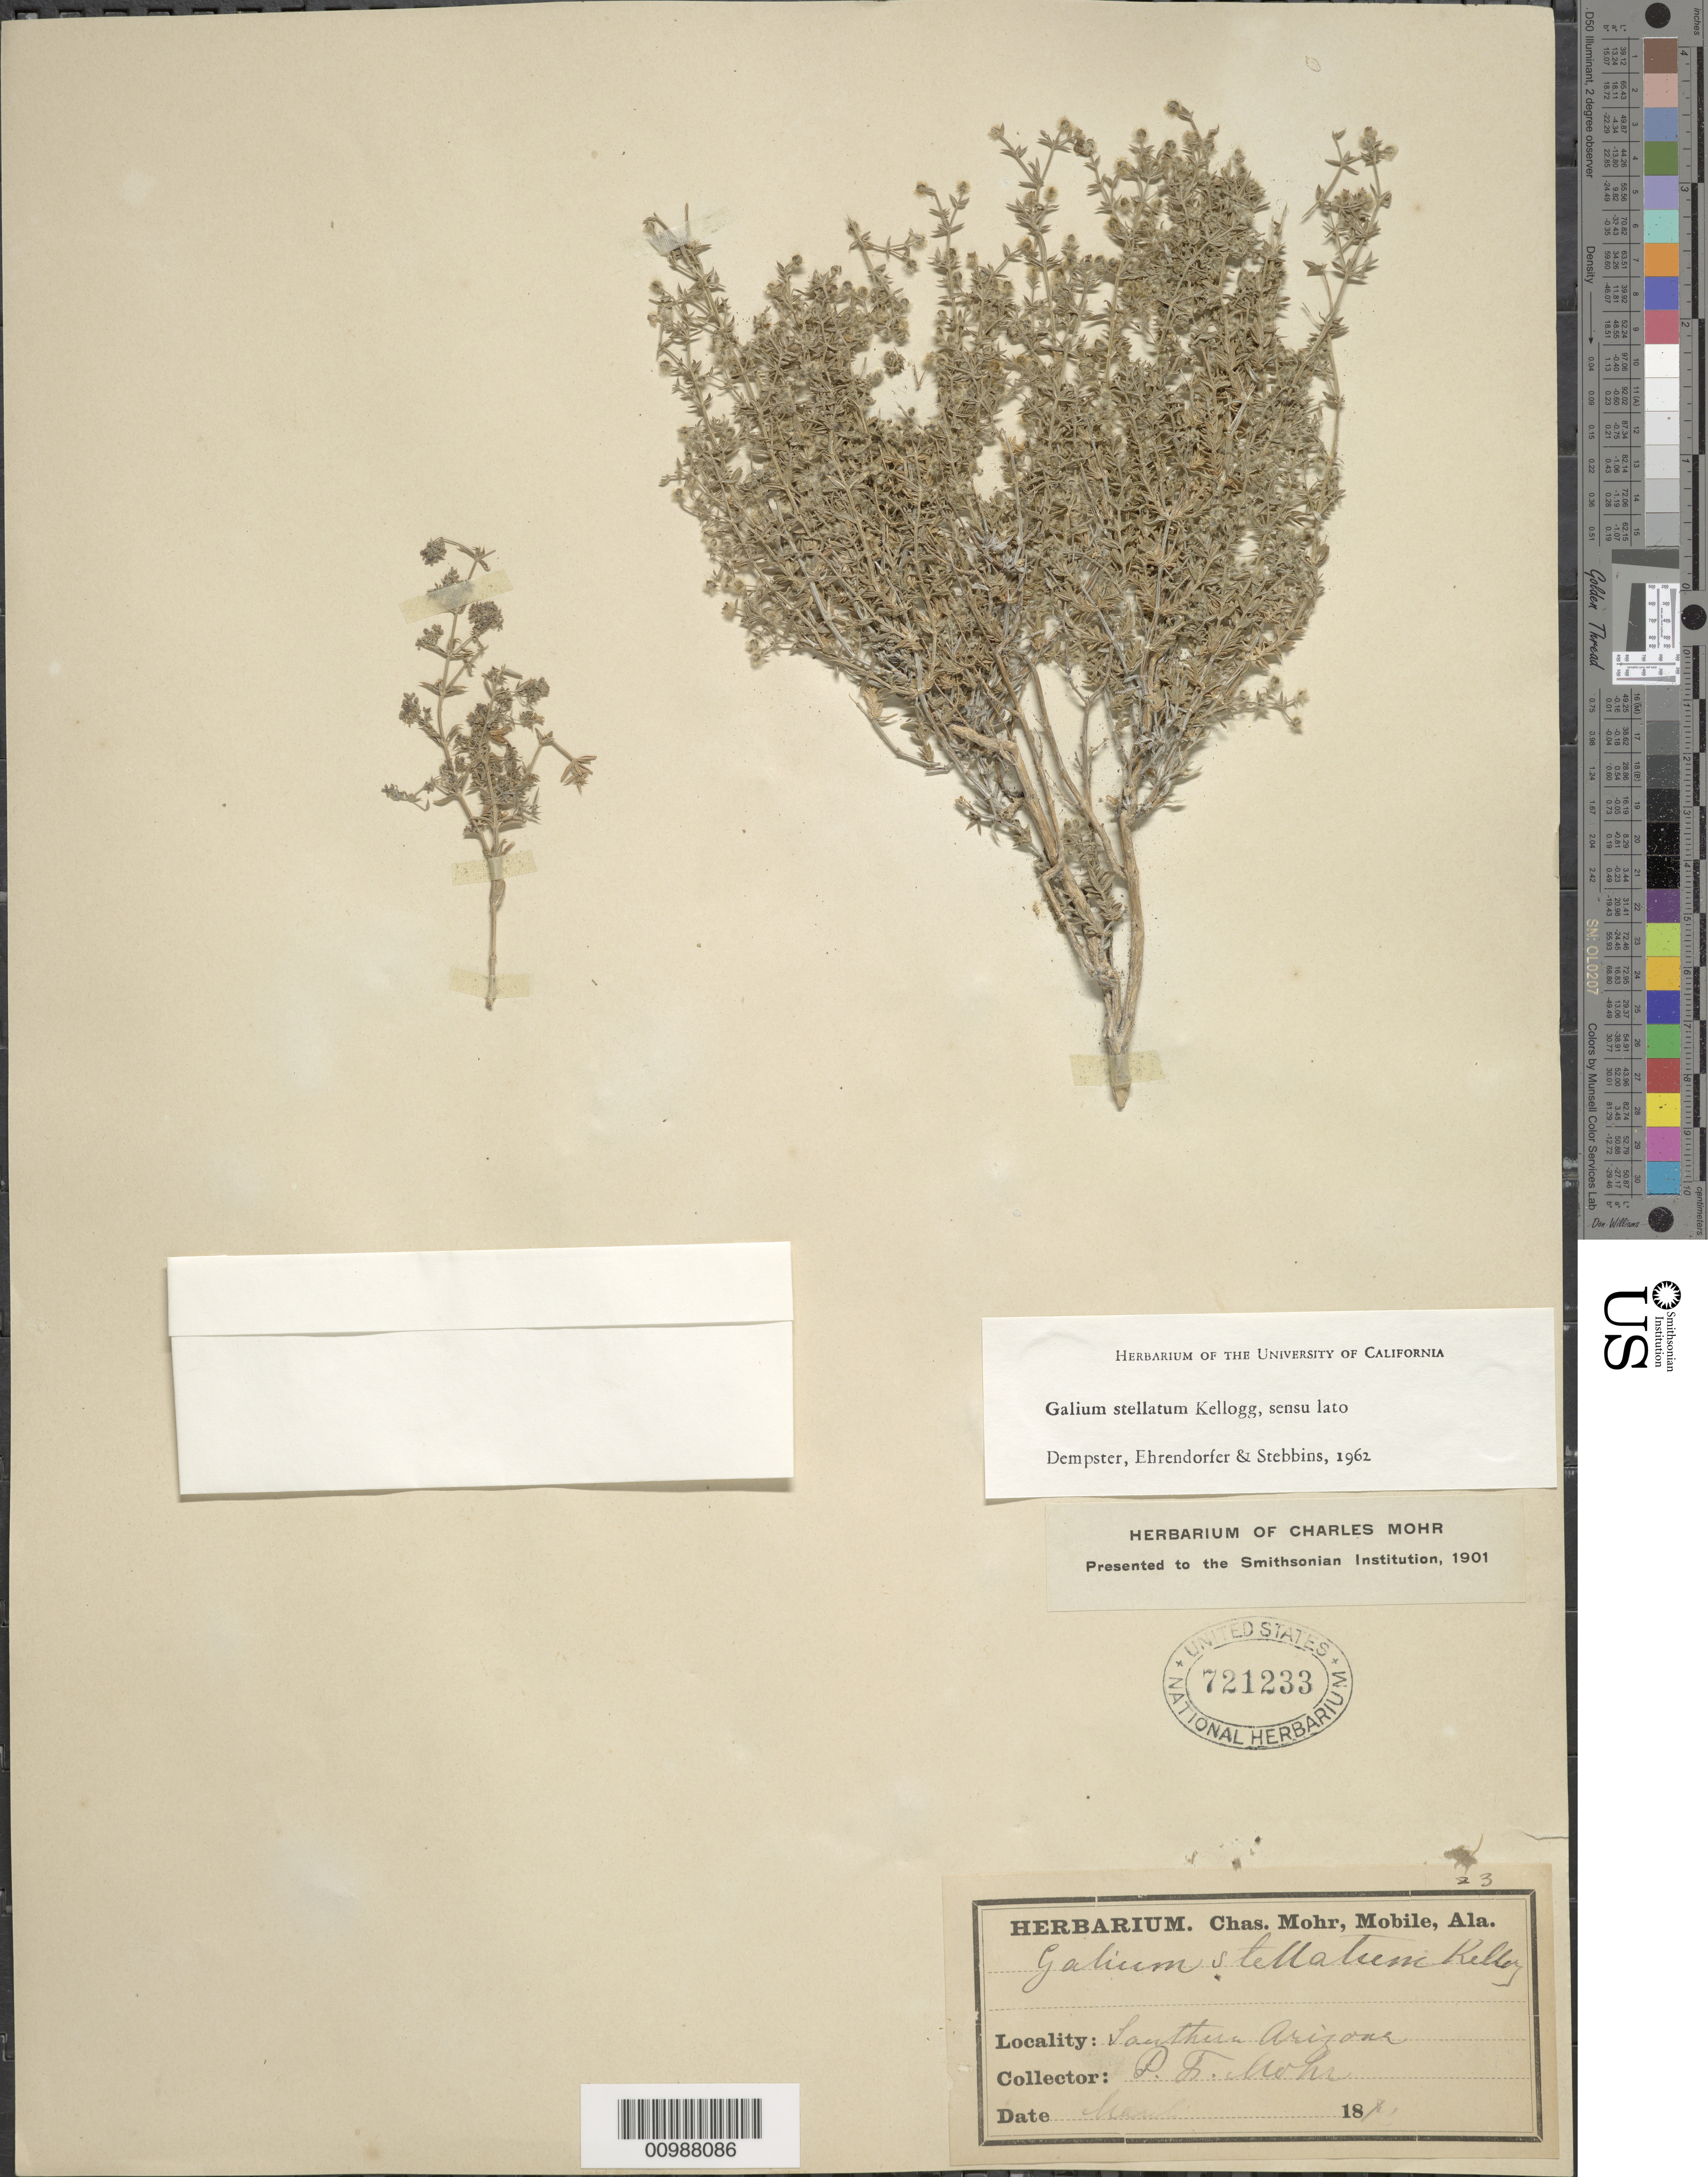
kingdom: Plantae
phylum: Tracheophyta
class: Magnoliopsida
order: Gentianales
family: Rubiaceae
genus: Galium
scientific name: Galium stellatum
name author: Kellogg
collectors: C. T. Mohr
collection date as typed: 1873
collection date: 1873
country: United States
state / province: Arizona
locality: Southern Arizona.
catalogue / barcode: US 721233